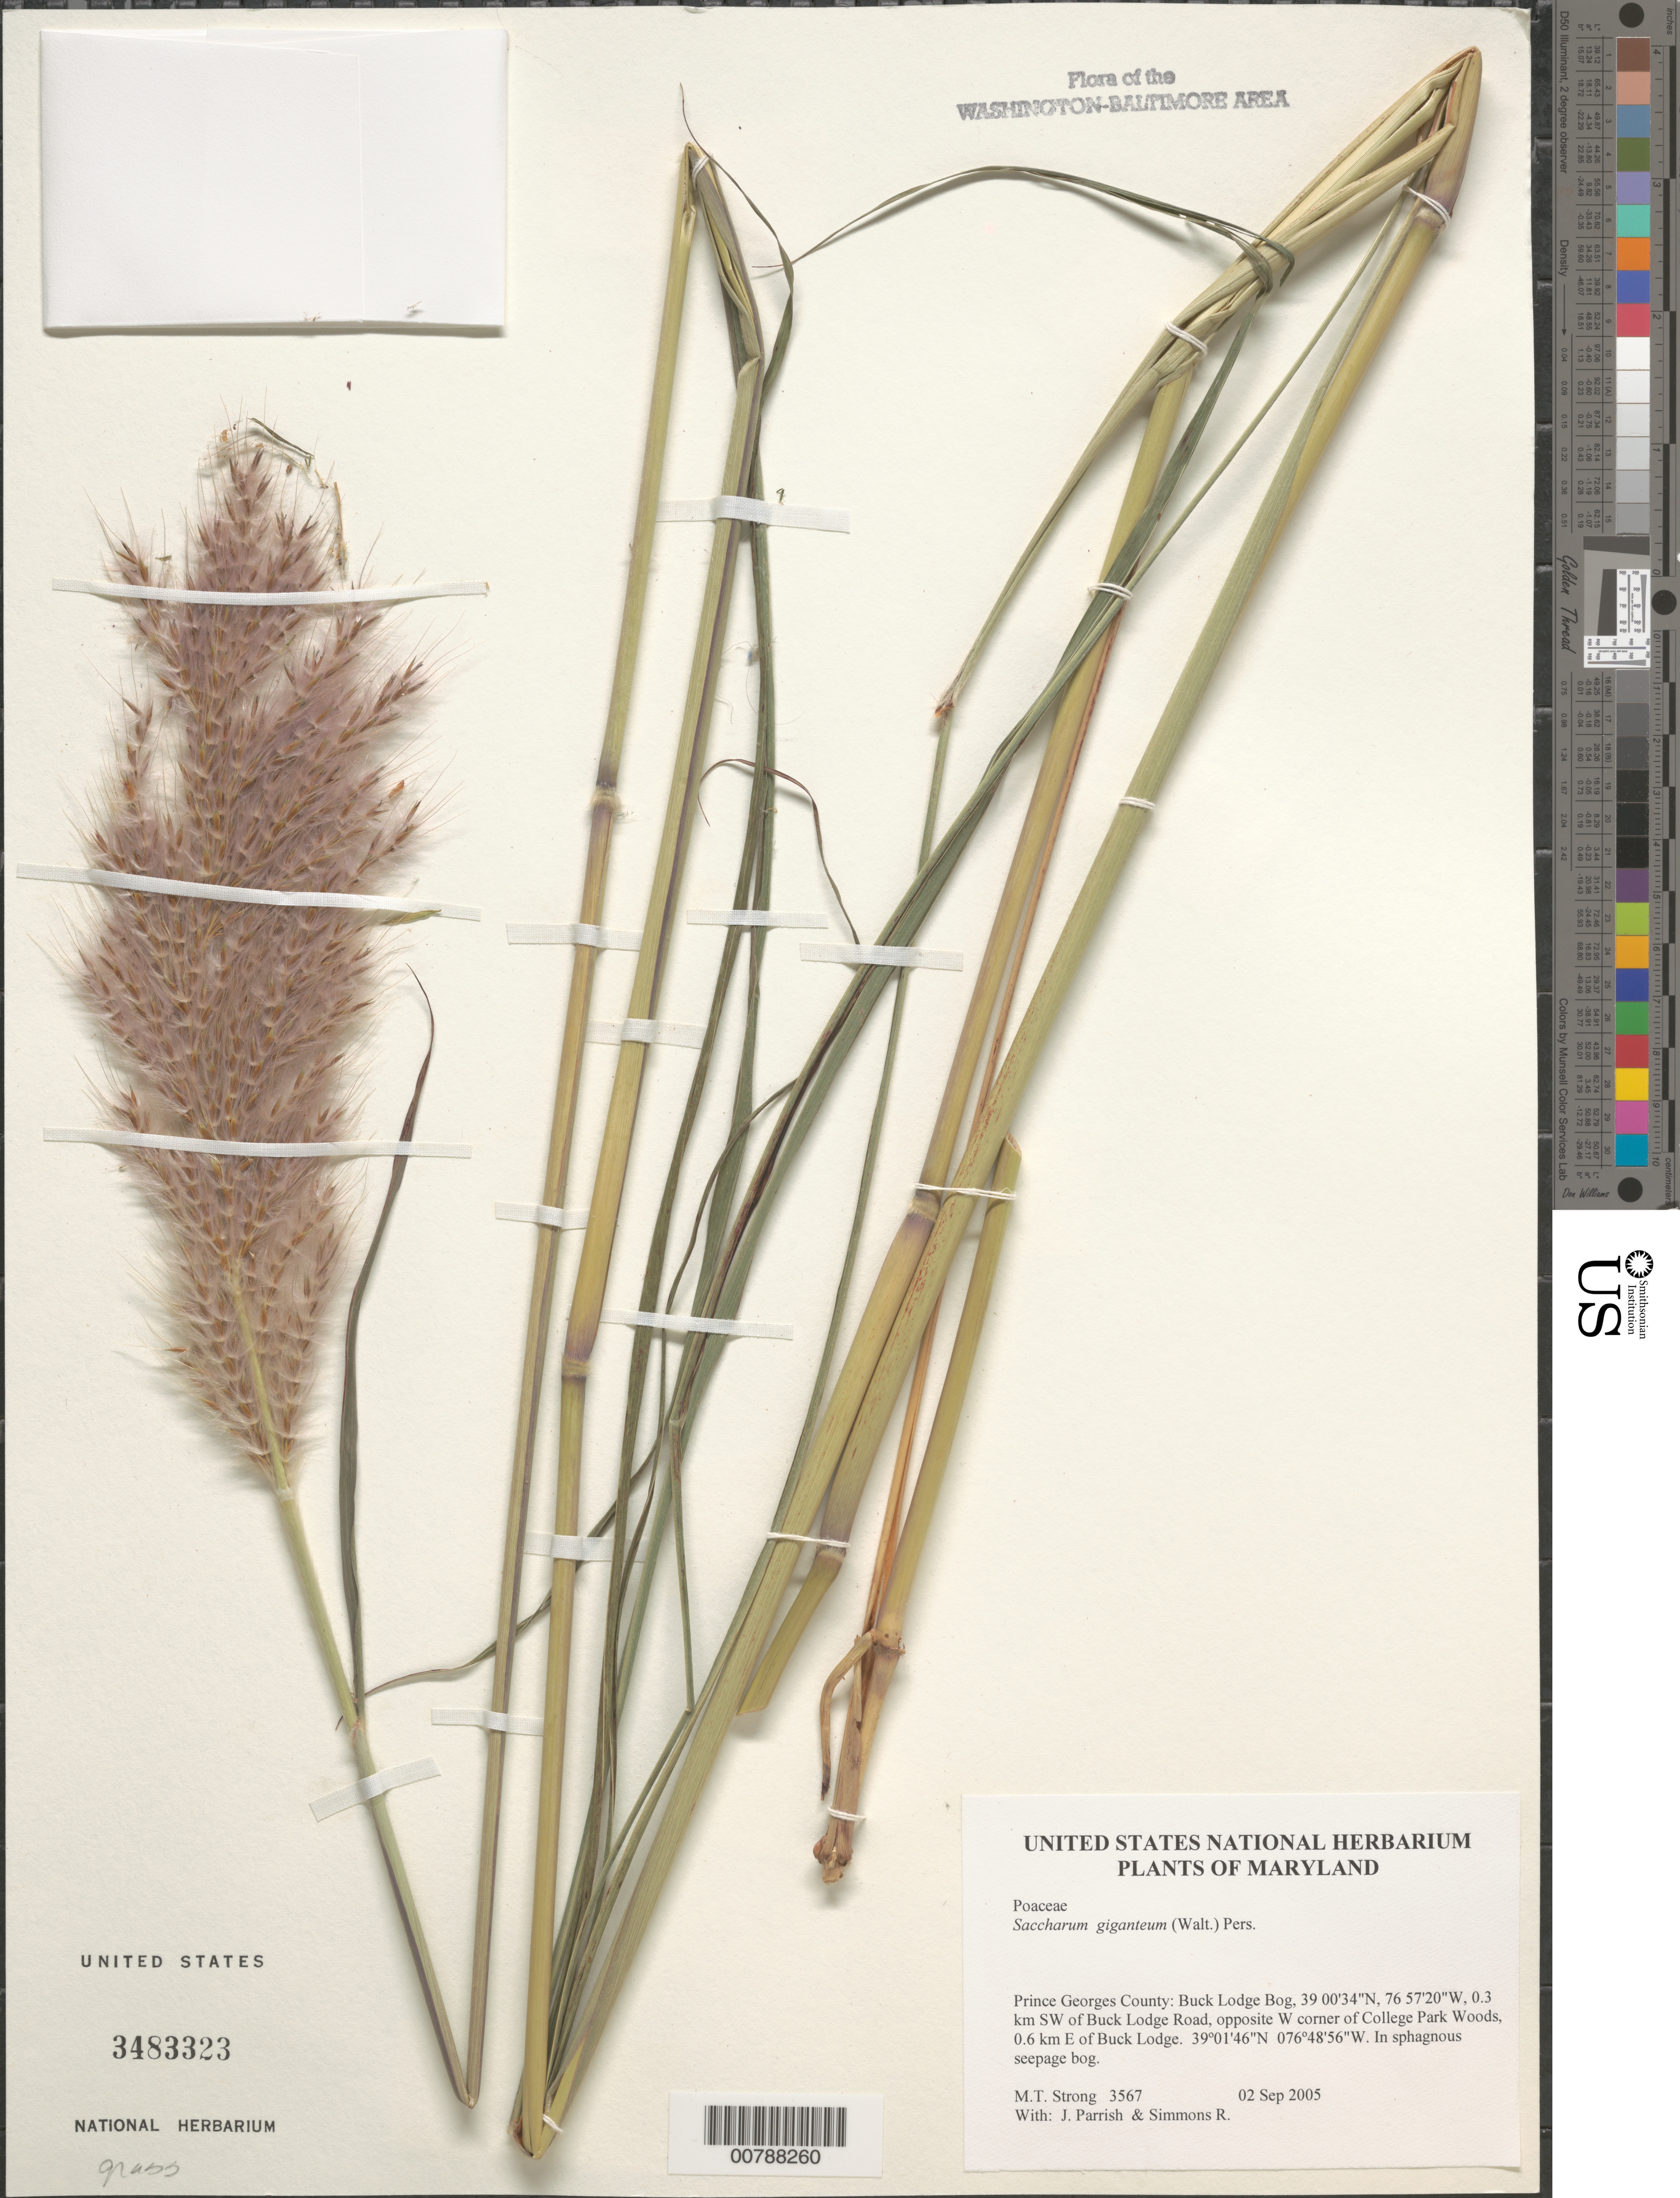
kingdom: Plantae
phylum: Tracheophyta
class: Liliopsida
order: Poales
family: Poaceae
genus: Erianthus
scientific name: Erianthus giganteus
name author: (Walter) P. Beauv.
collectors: M. T. Strong, J. Parrish & R. B. Simmons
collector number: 3567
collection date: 2005-09-02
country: United States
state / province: Maryland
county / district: Prince George's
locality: Buck Lodge Bog, 0.3 km SW of Buck Lodge Road, opposite W corner of College Park Woods, 0.6 km E of Buck Lodge.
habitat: In sphagnum seepage bog.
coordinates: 39 00'34"N, 76 57'20" W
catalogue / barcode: US 3483323